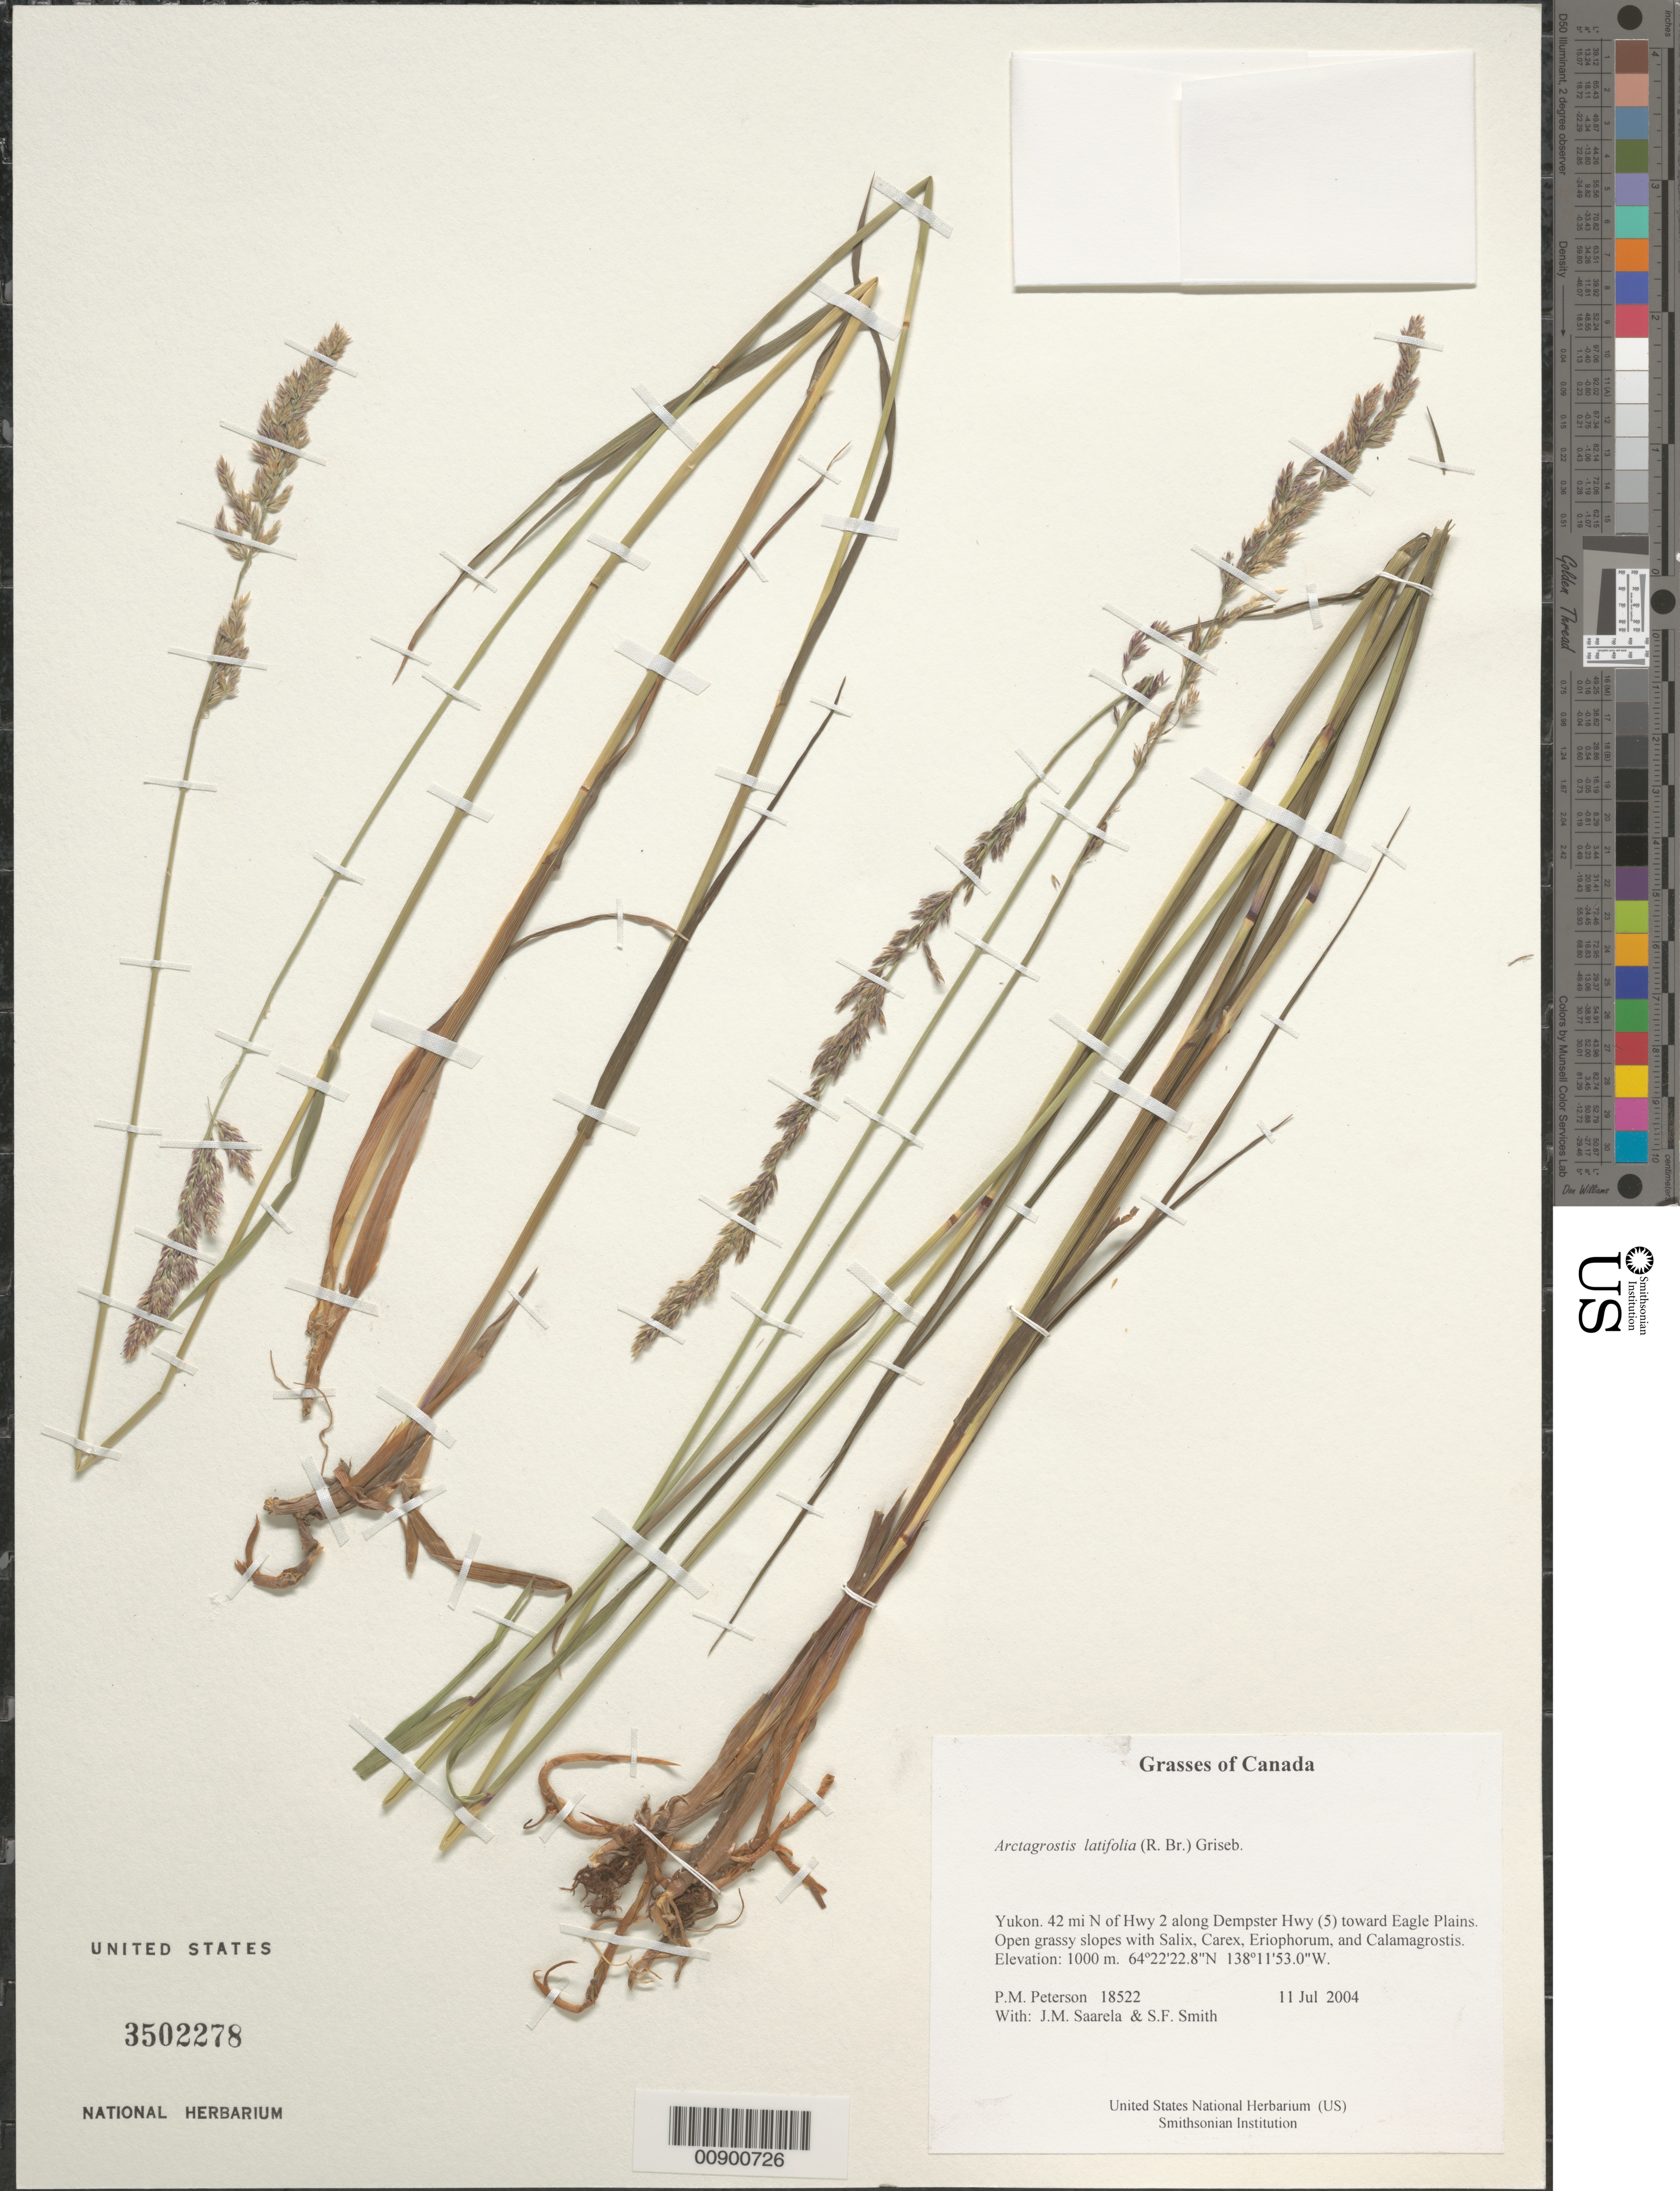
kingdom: Plantae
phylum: Tracheophyta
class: Liliopsida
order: Poales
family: Poaceae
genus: Arctagrostis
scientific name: Arctagrostis latifolia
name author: (R. Br.) Griseb.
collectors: P. M. Peterson, J. Saarela & S.F. Smith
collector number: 18522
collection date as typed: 11 Jul 2004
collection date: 2004-07-11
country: Canada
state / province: Yukon Territory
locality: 42 mi N of Hwy 2 along Dempster Hwy (5) toward Eagle Plains. Open grassy slopes with Salix, Carex, Eriophorum, and Calamagrostis.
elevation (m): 1000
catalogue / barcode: US 3502278